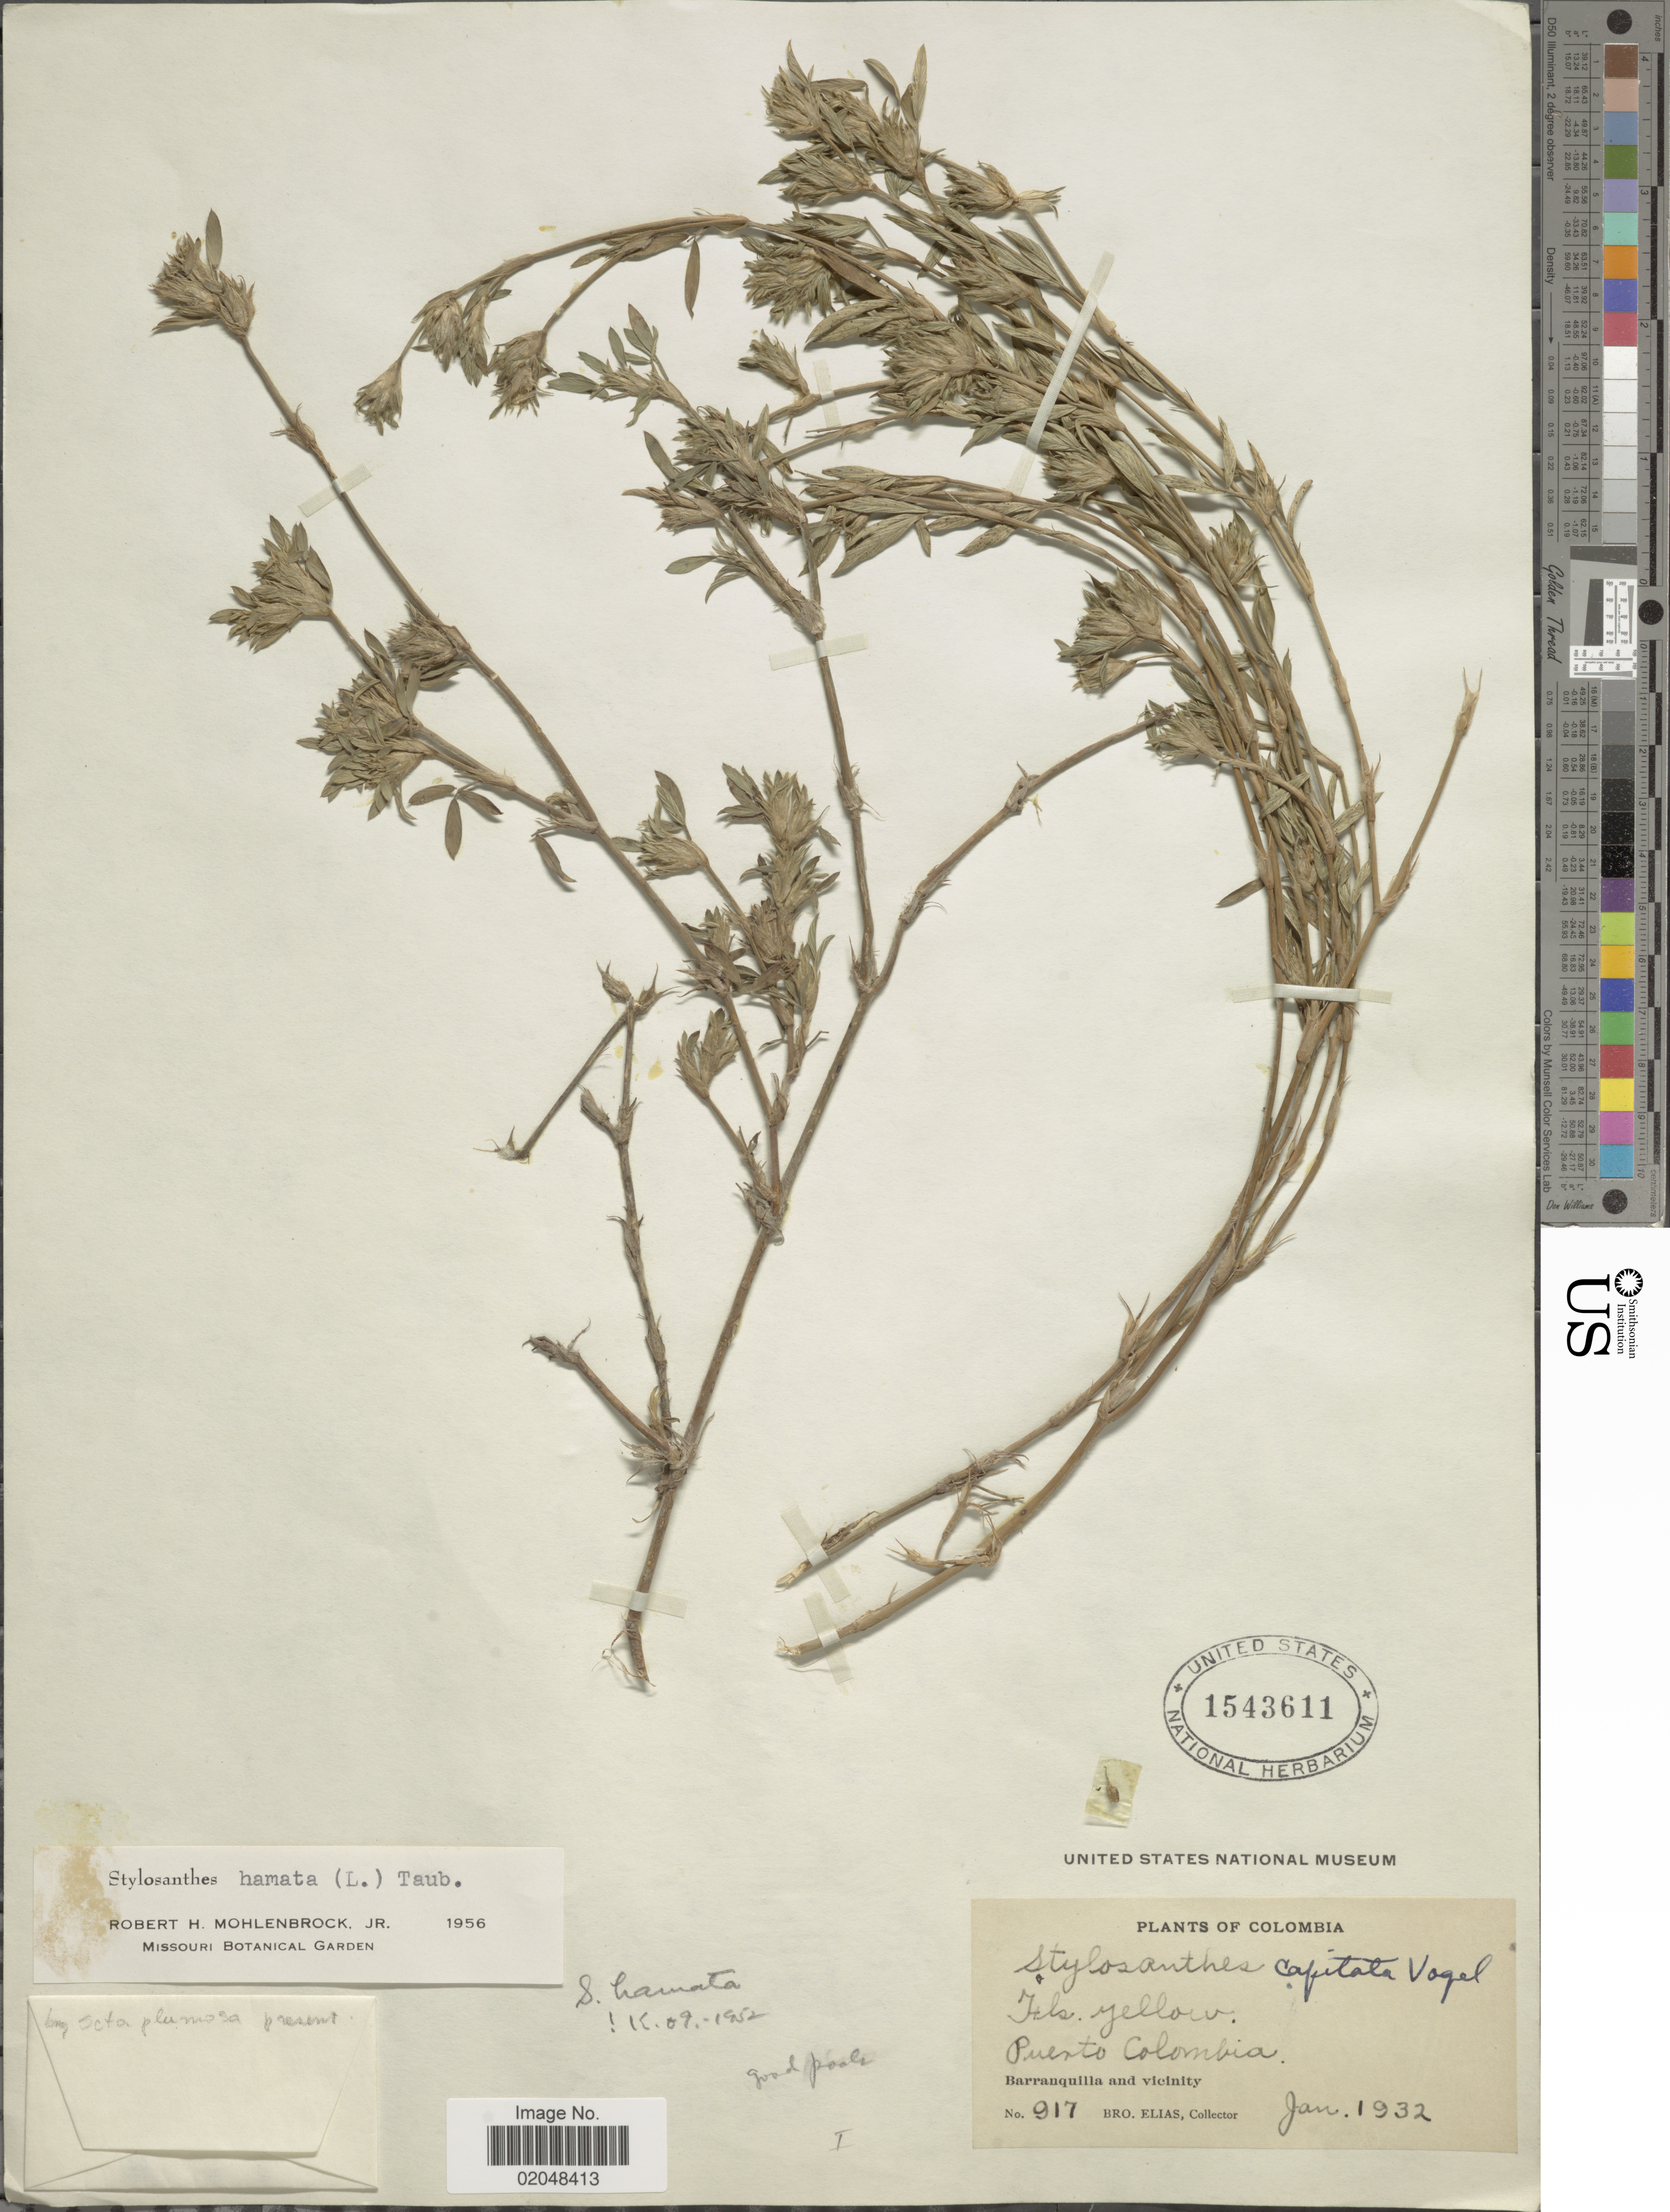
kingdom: Plantae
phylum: Tracheophyta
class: Magnoliopsida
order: Fabales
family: Fabaceae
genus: Stylosanthes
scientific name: Stylosanthes hamata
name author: (L.) Taub.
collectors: Bro. Elias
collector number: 917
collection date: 1932-01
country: Colombia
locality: Puerto Colombia, Barranquilla and vicinity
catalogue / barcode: US 1543611